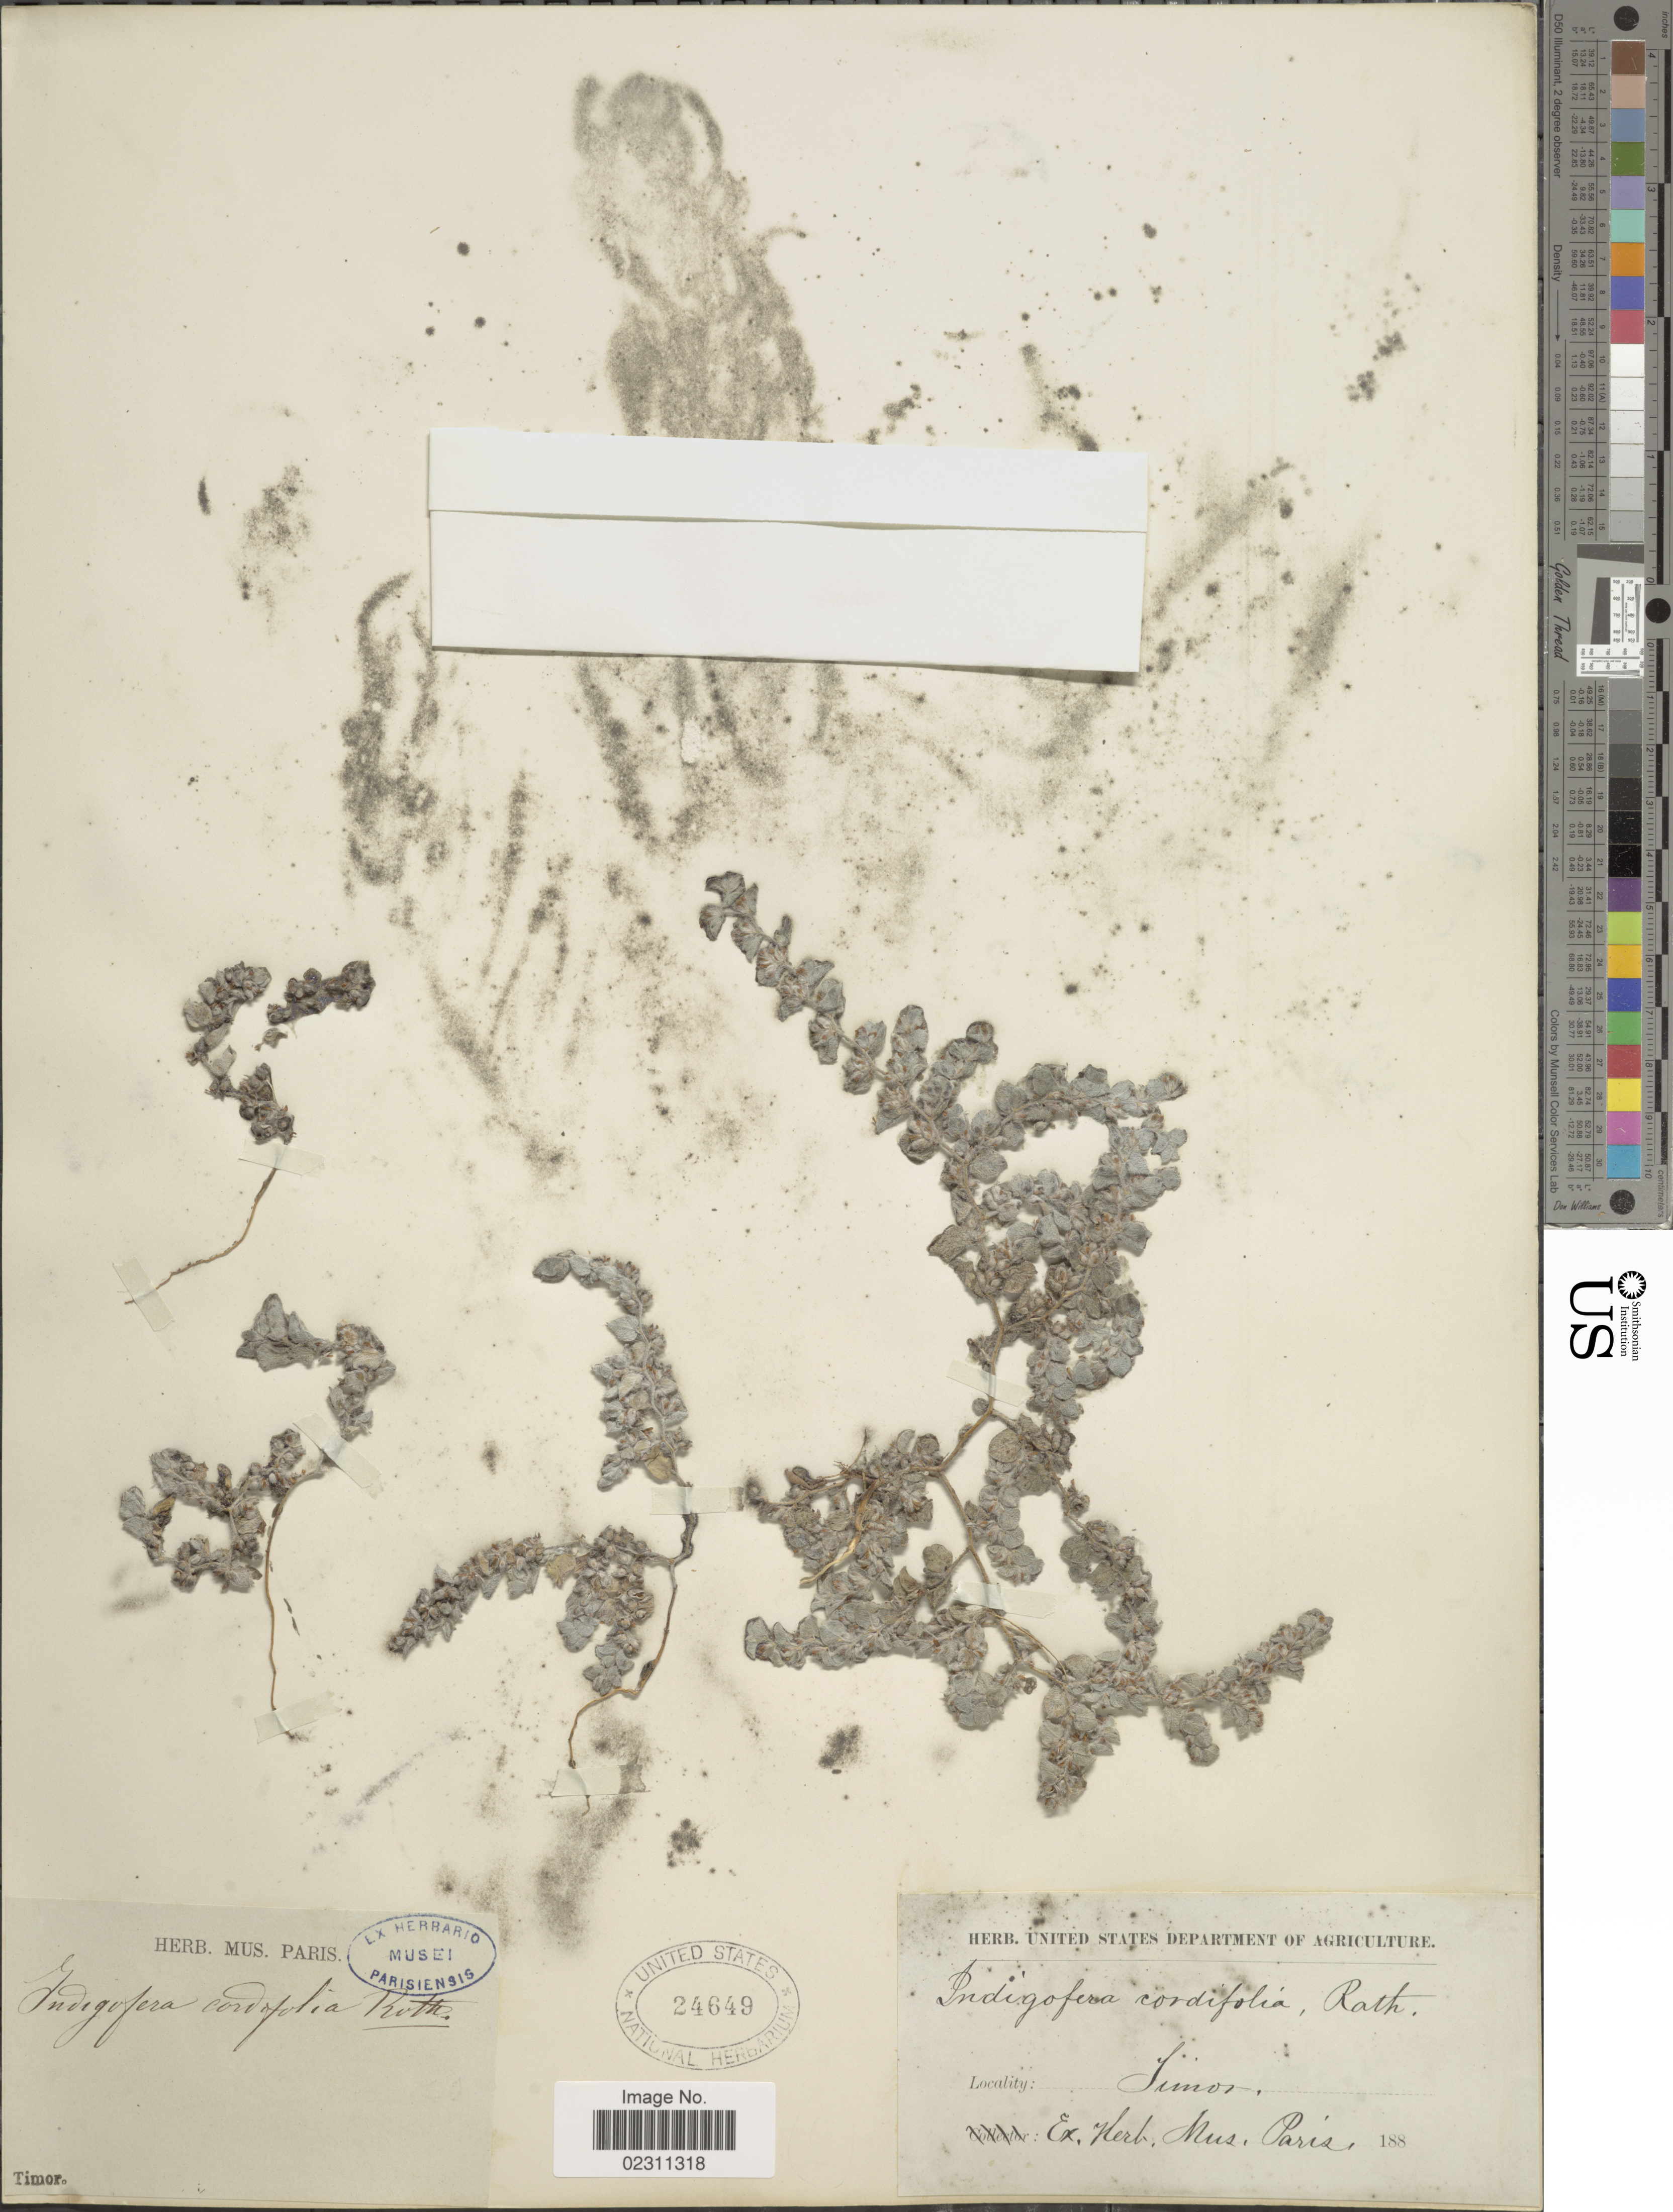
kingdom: Plantae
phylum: Tracheophyta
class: Magnoliopsida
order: Fabales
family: Fabaceae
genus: Indigofera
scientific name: Indigofera cordifolia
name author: Roth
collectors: ex herb. Mus. Paris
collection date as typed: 188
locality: Timor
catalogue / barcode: US 24649